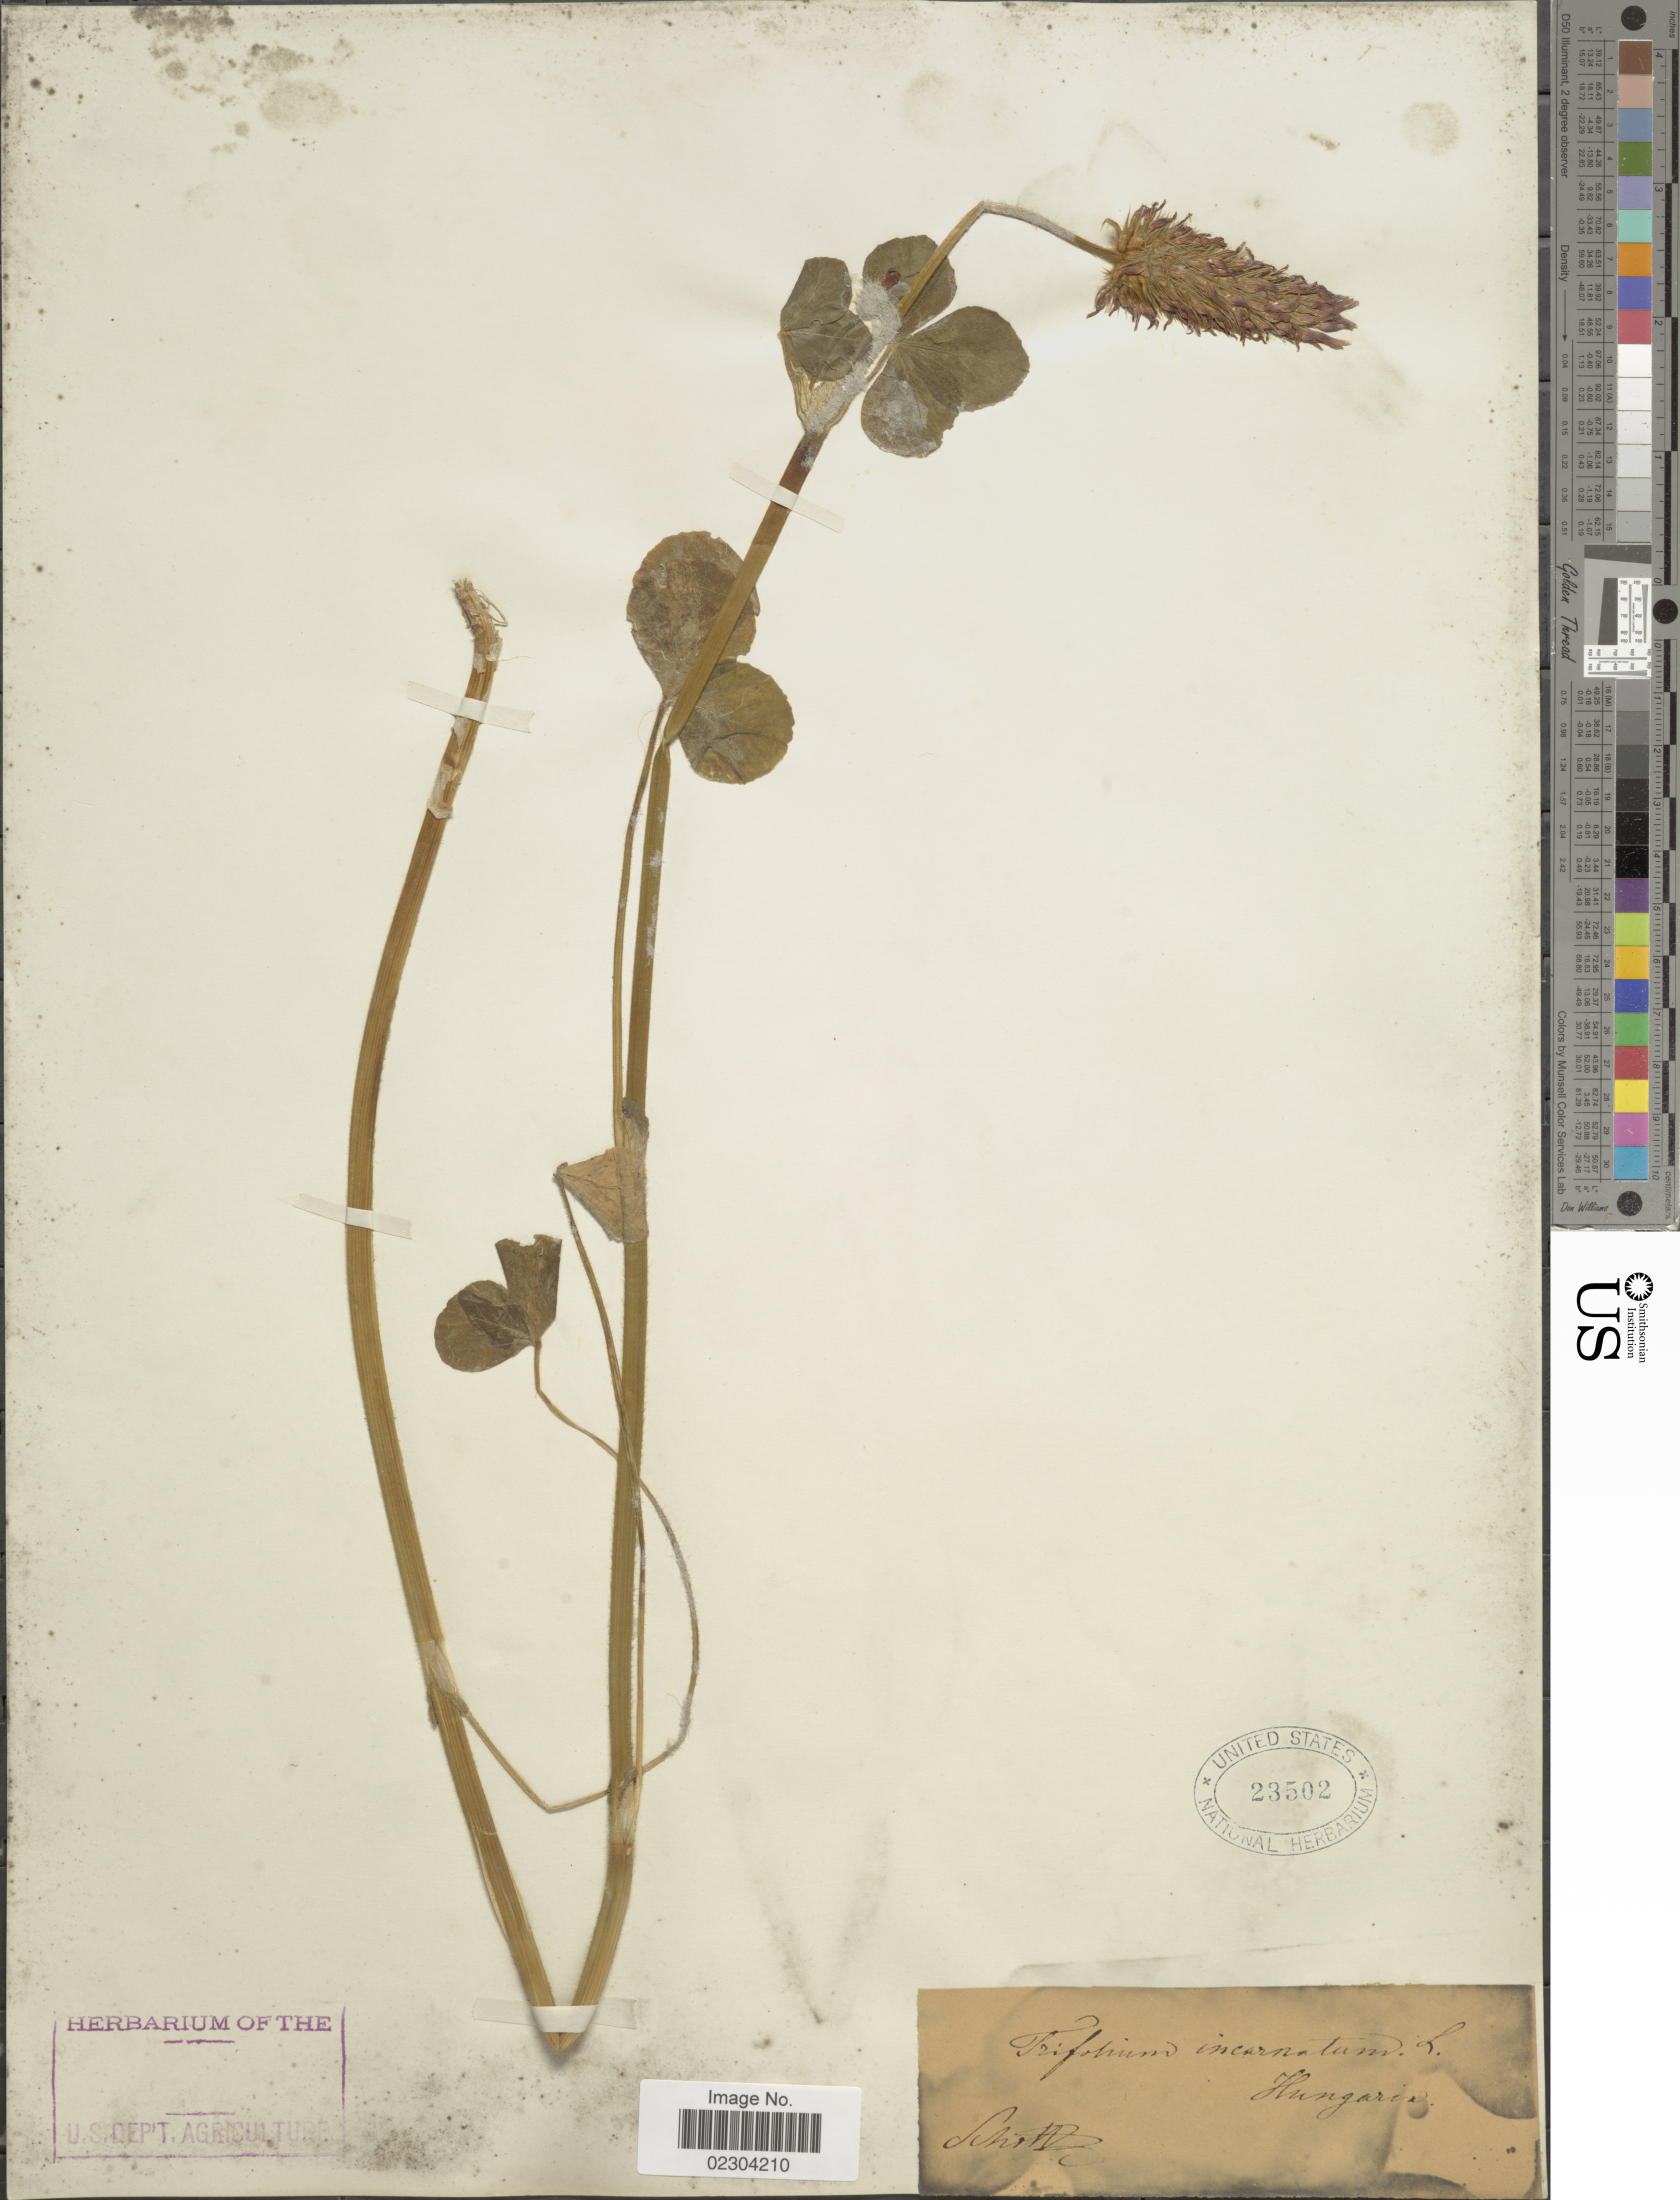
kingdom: Plantae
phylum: Tracheophyta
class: Magnoliopsida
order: Fabales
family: Fabaceae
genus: Trifolium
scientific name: Trifolium incarnatum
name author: L.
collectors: Schott, --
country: Hungary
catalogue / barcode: US 23502